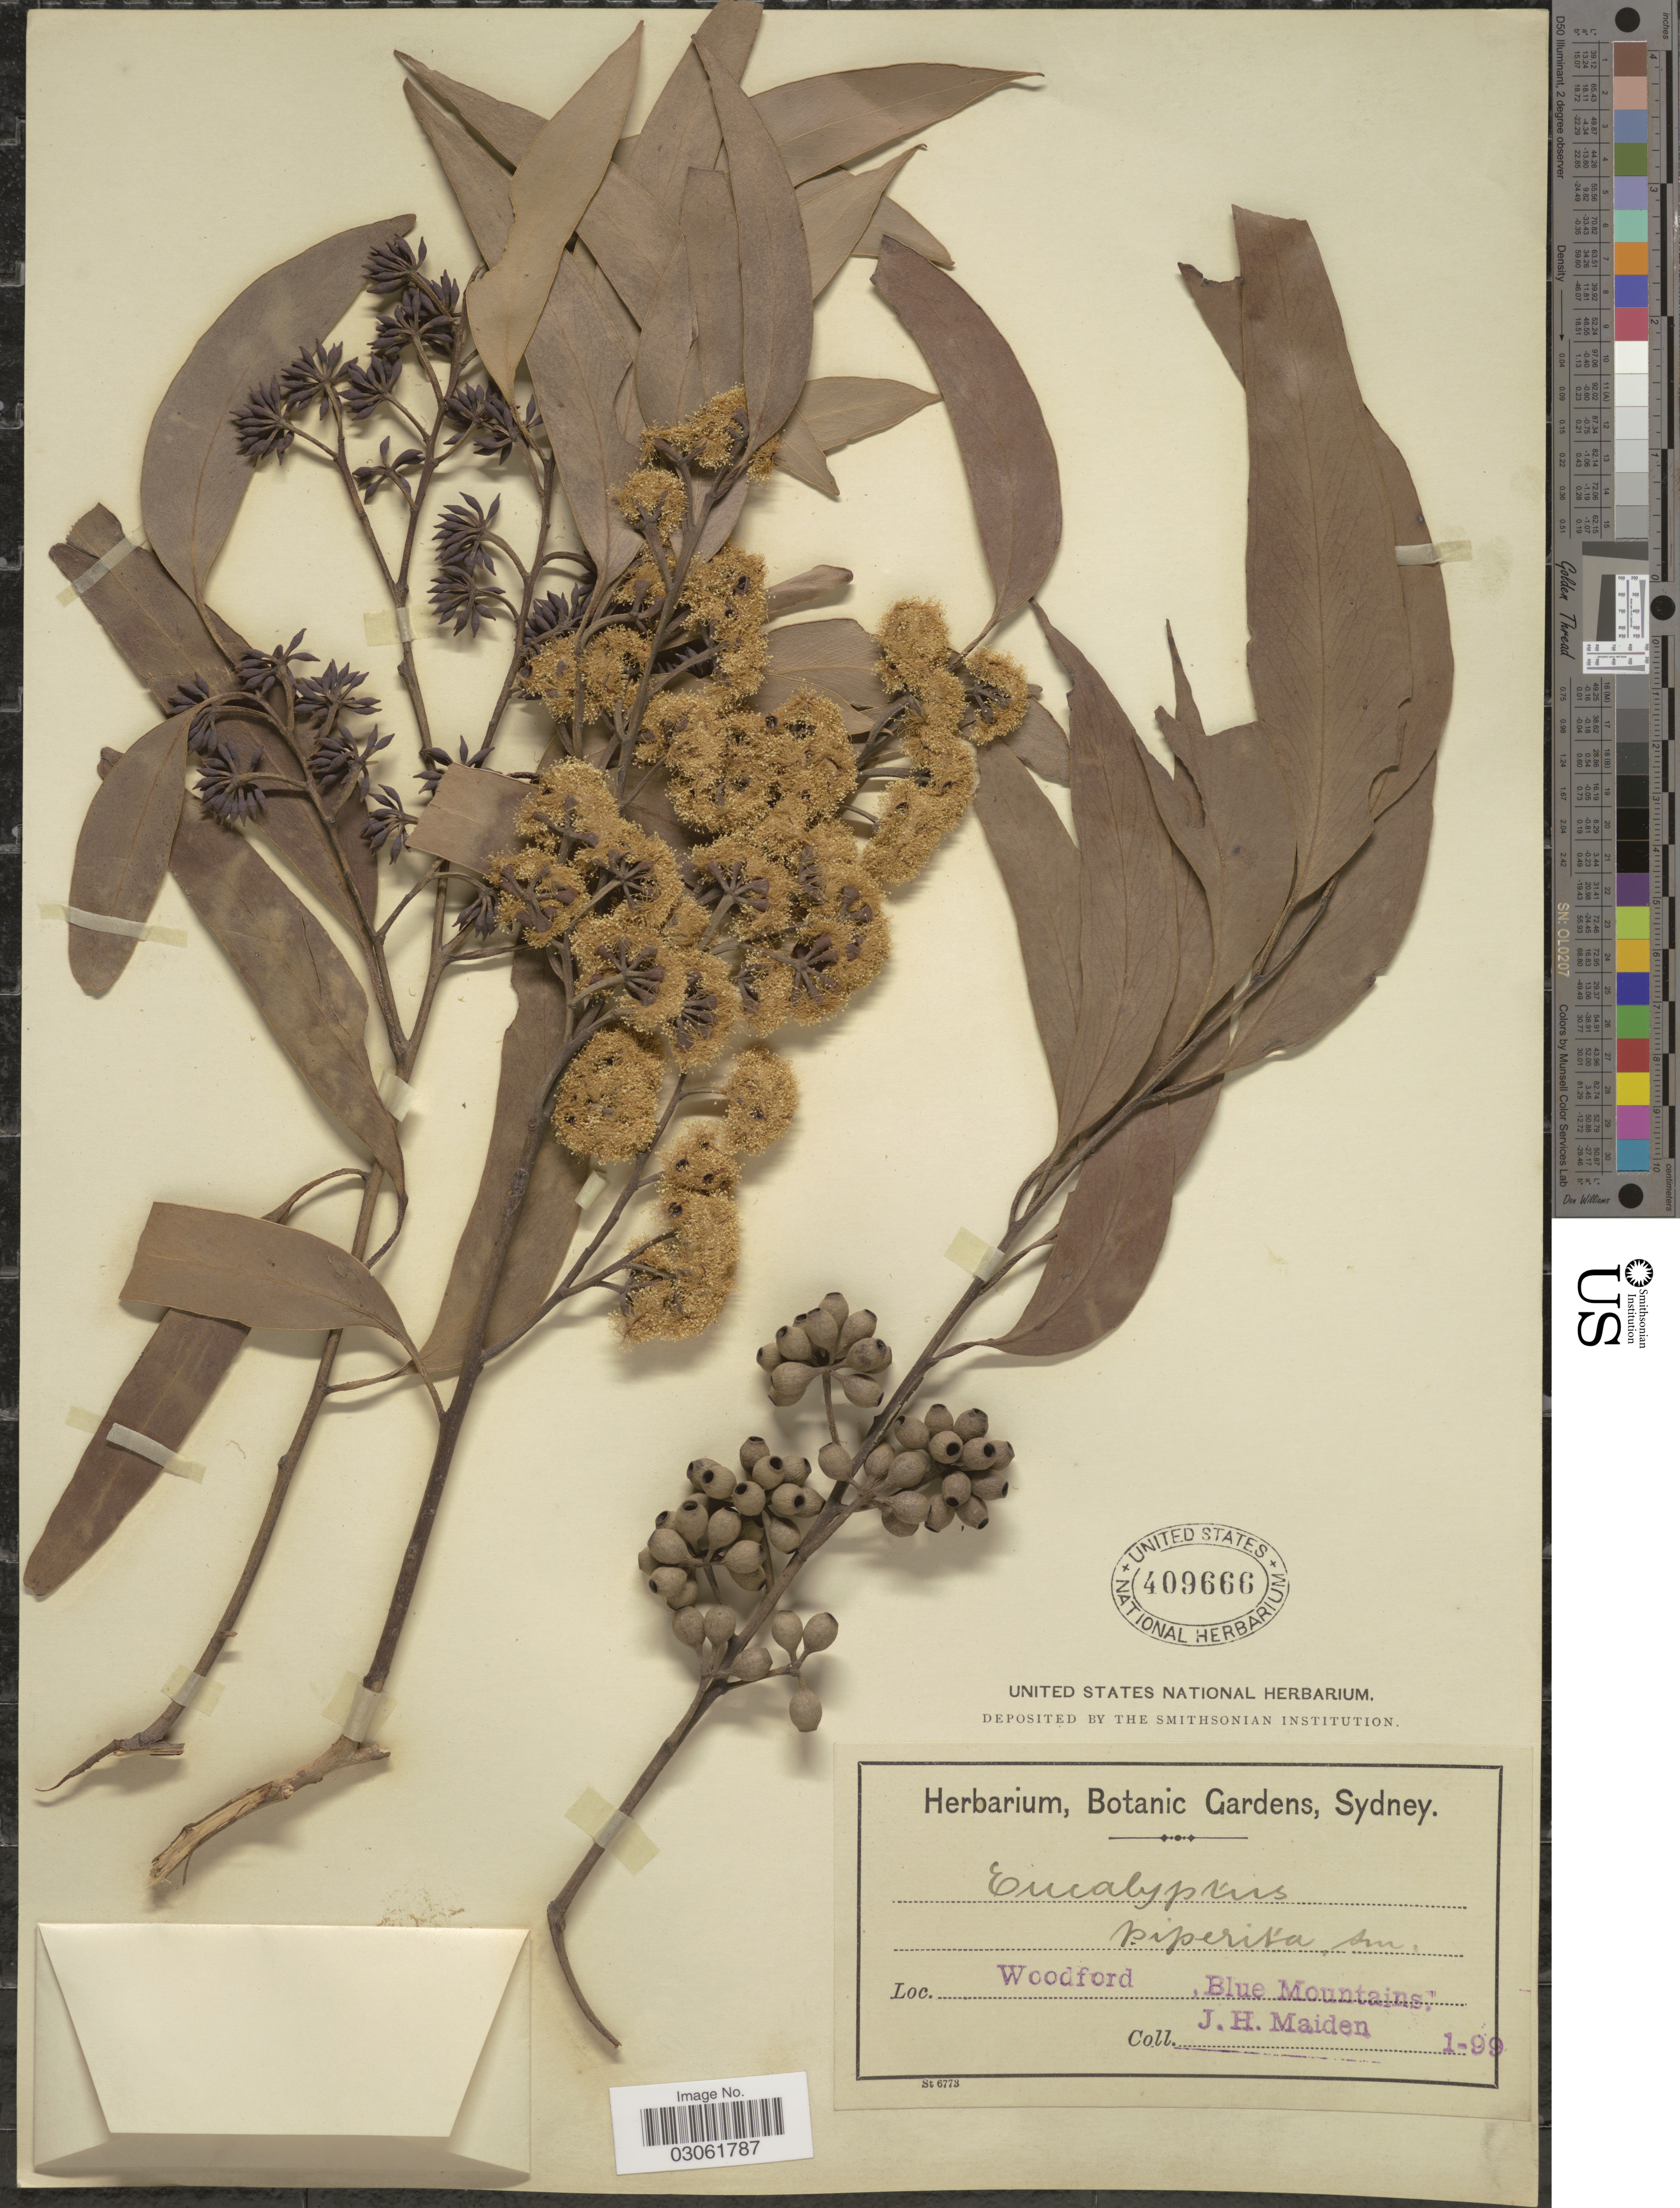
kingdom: Plantae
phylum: Tracheophyta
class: Magnoliopsida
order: Myrtales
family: Myrtaceae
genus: Eucalyptus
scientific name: Eucalyptus piperita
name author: J. White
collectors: J. Maiden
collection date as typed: Transcribed d/m/y: /1/99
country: Australia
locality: Woodford, Blue Mountains.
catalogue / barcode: US 409666